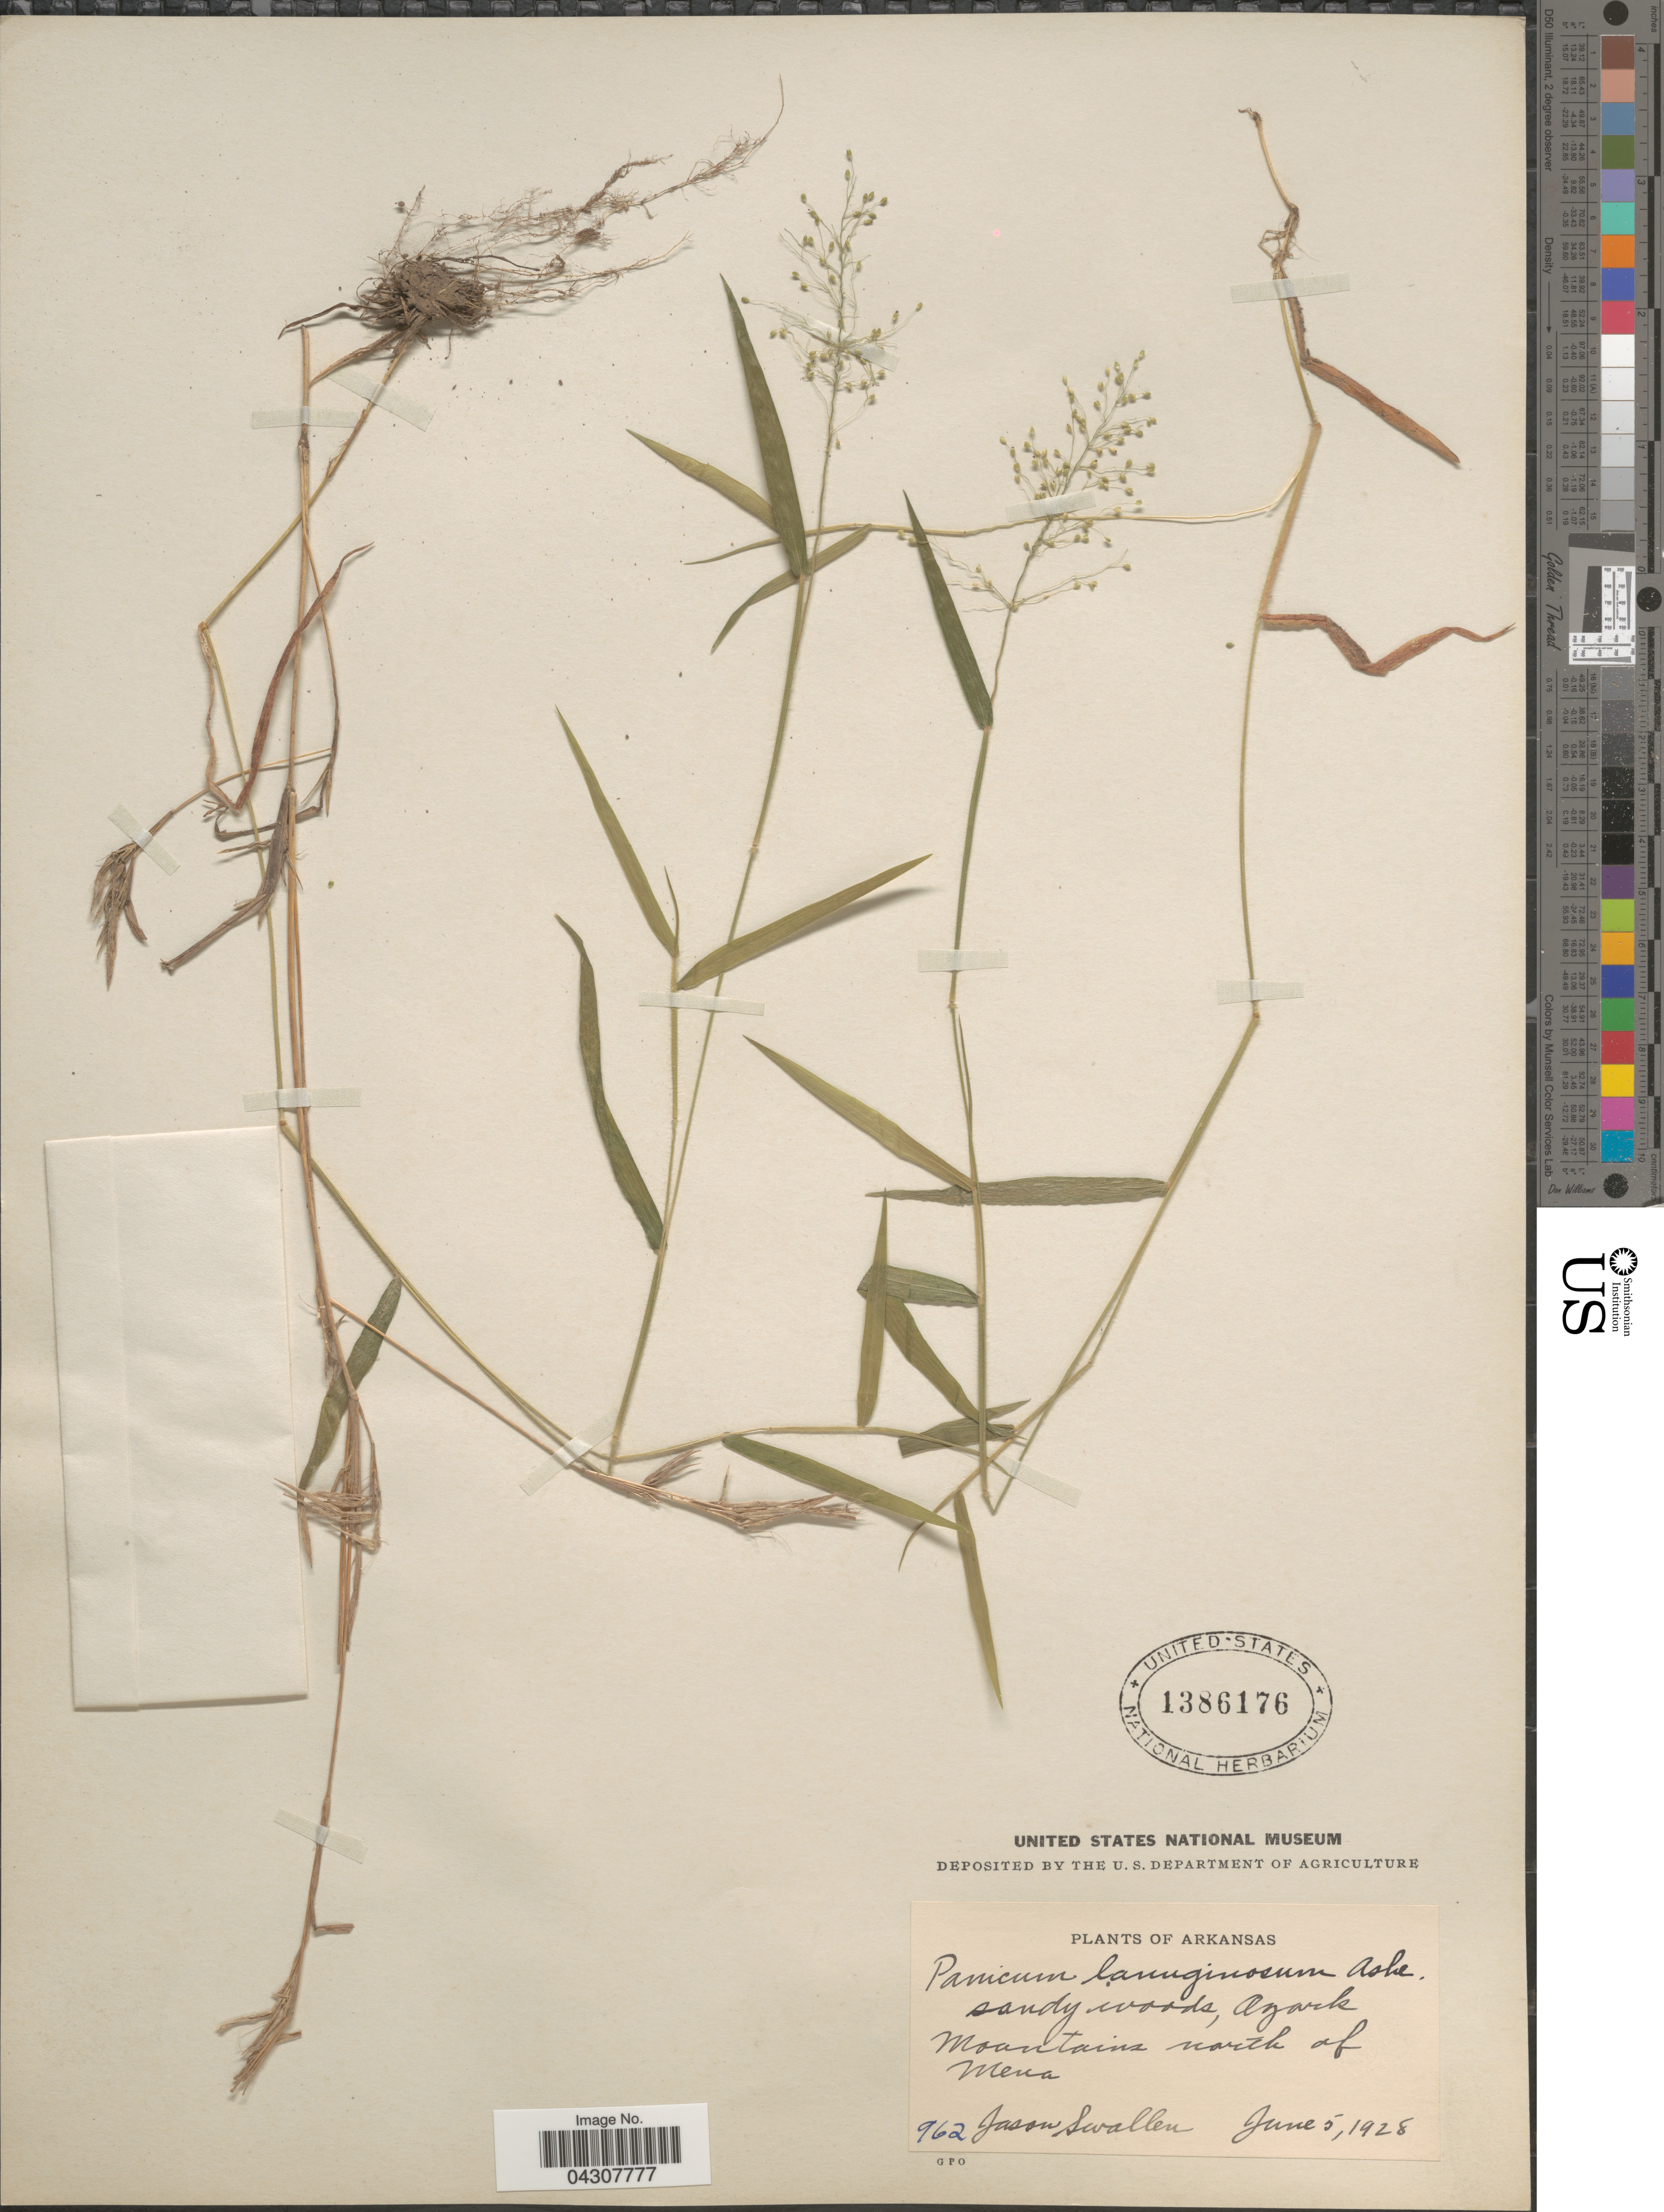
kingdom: Plantae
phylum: Tracheophyta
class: Liliopsida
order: Poales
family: Poaceae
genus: Dichanthelium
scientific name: Dichanthelium acuminatum var. acuminatum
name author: (Sw.) Gould & C.A. Clark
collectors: J. R. Swallen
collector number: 962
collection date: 1928-06-05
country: United States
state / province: Arkansas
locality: Sandy woods, Azark Mountains north of Mena.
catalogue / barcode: US 1386176